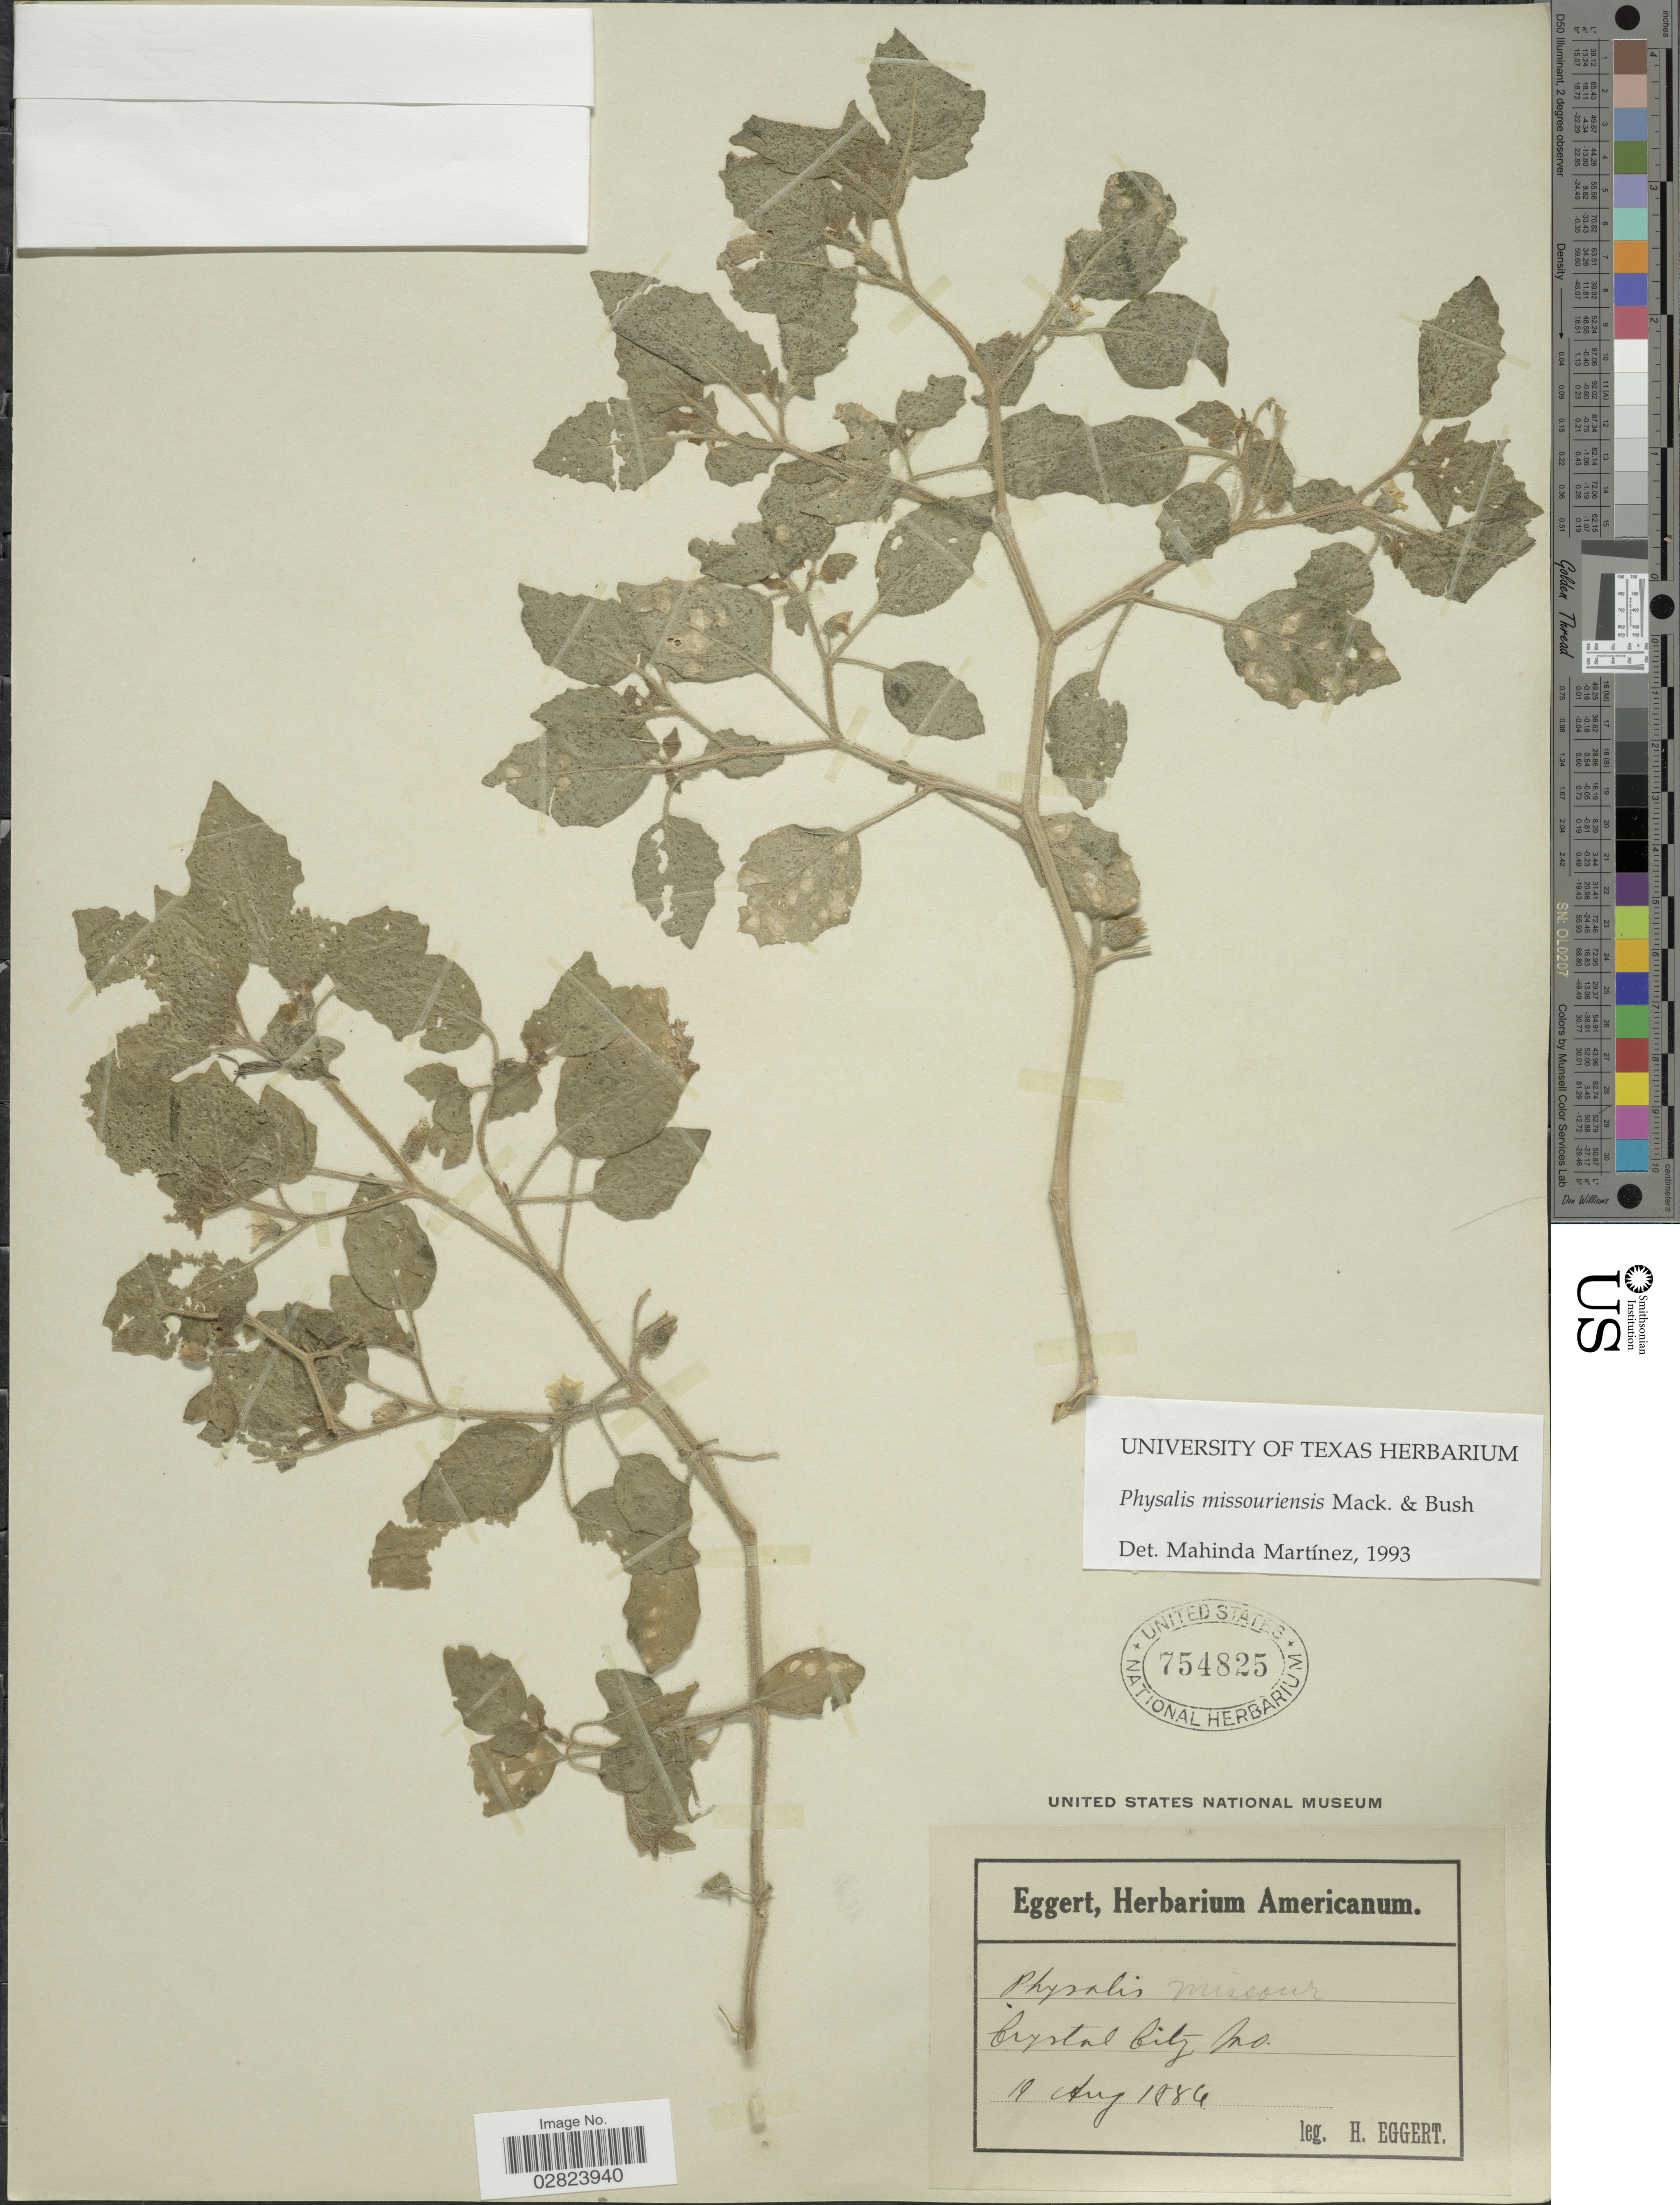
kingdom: Plantae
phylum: Tracheophyta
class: Magnoliopsida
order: Solanales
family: Solanaceae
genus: Physalis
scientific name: Physalis missouriensis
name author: Mack. & Bush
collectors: H. Eggert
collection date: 1884-08-19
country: United States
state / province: Missouri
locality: Crystal City.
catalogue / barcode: US 754825